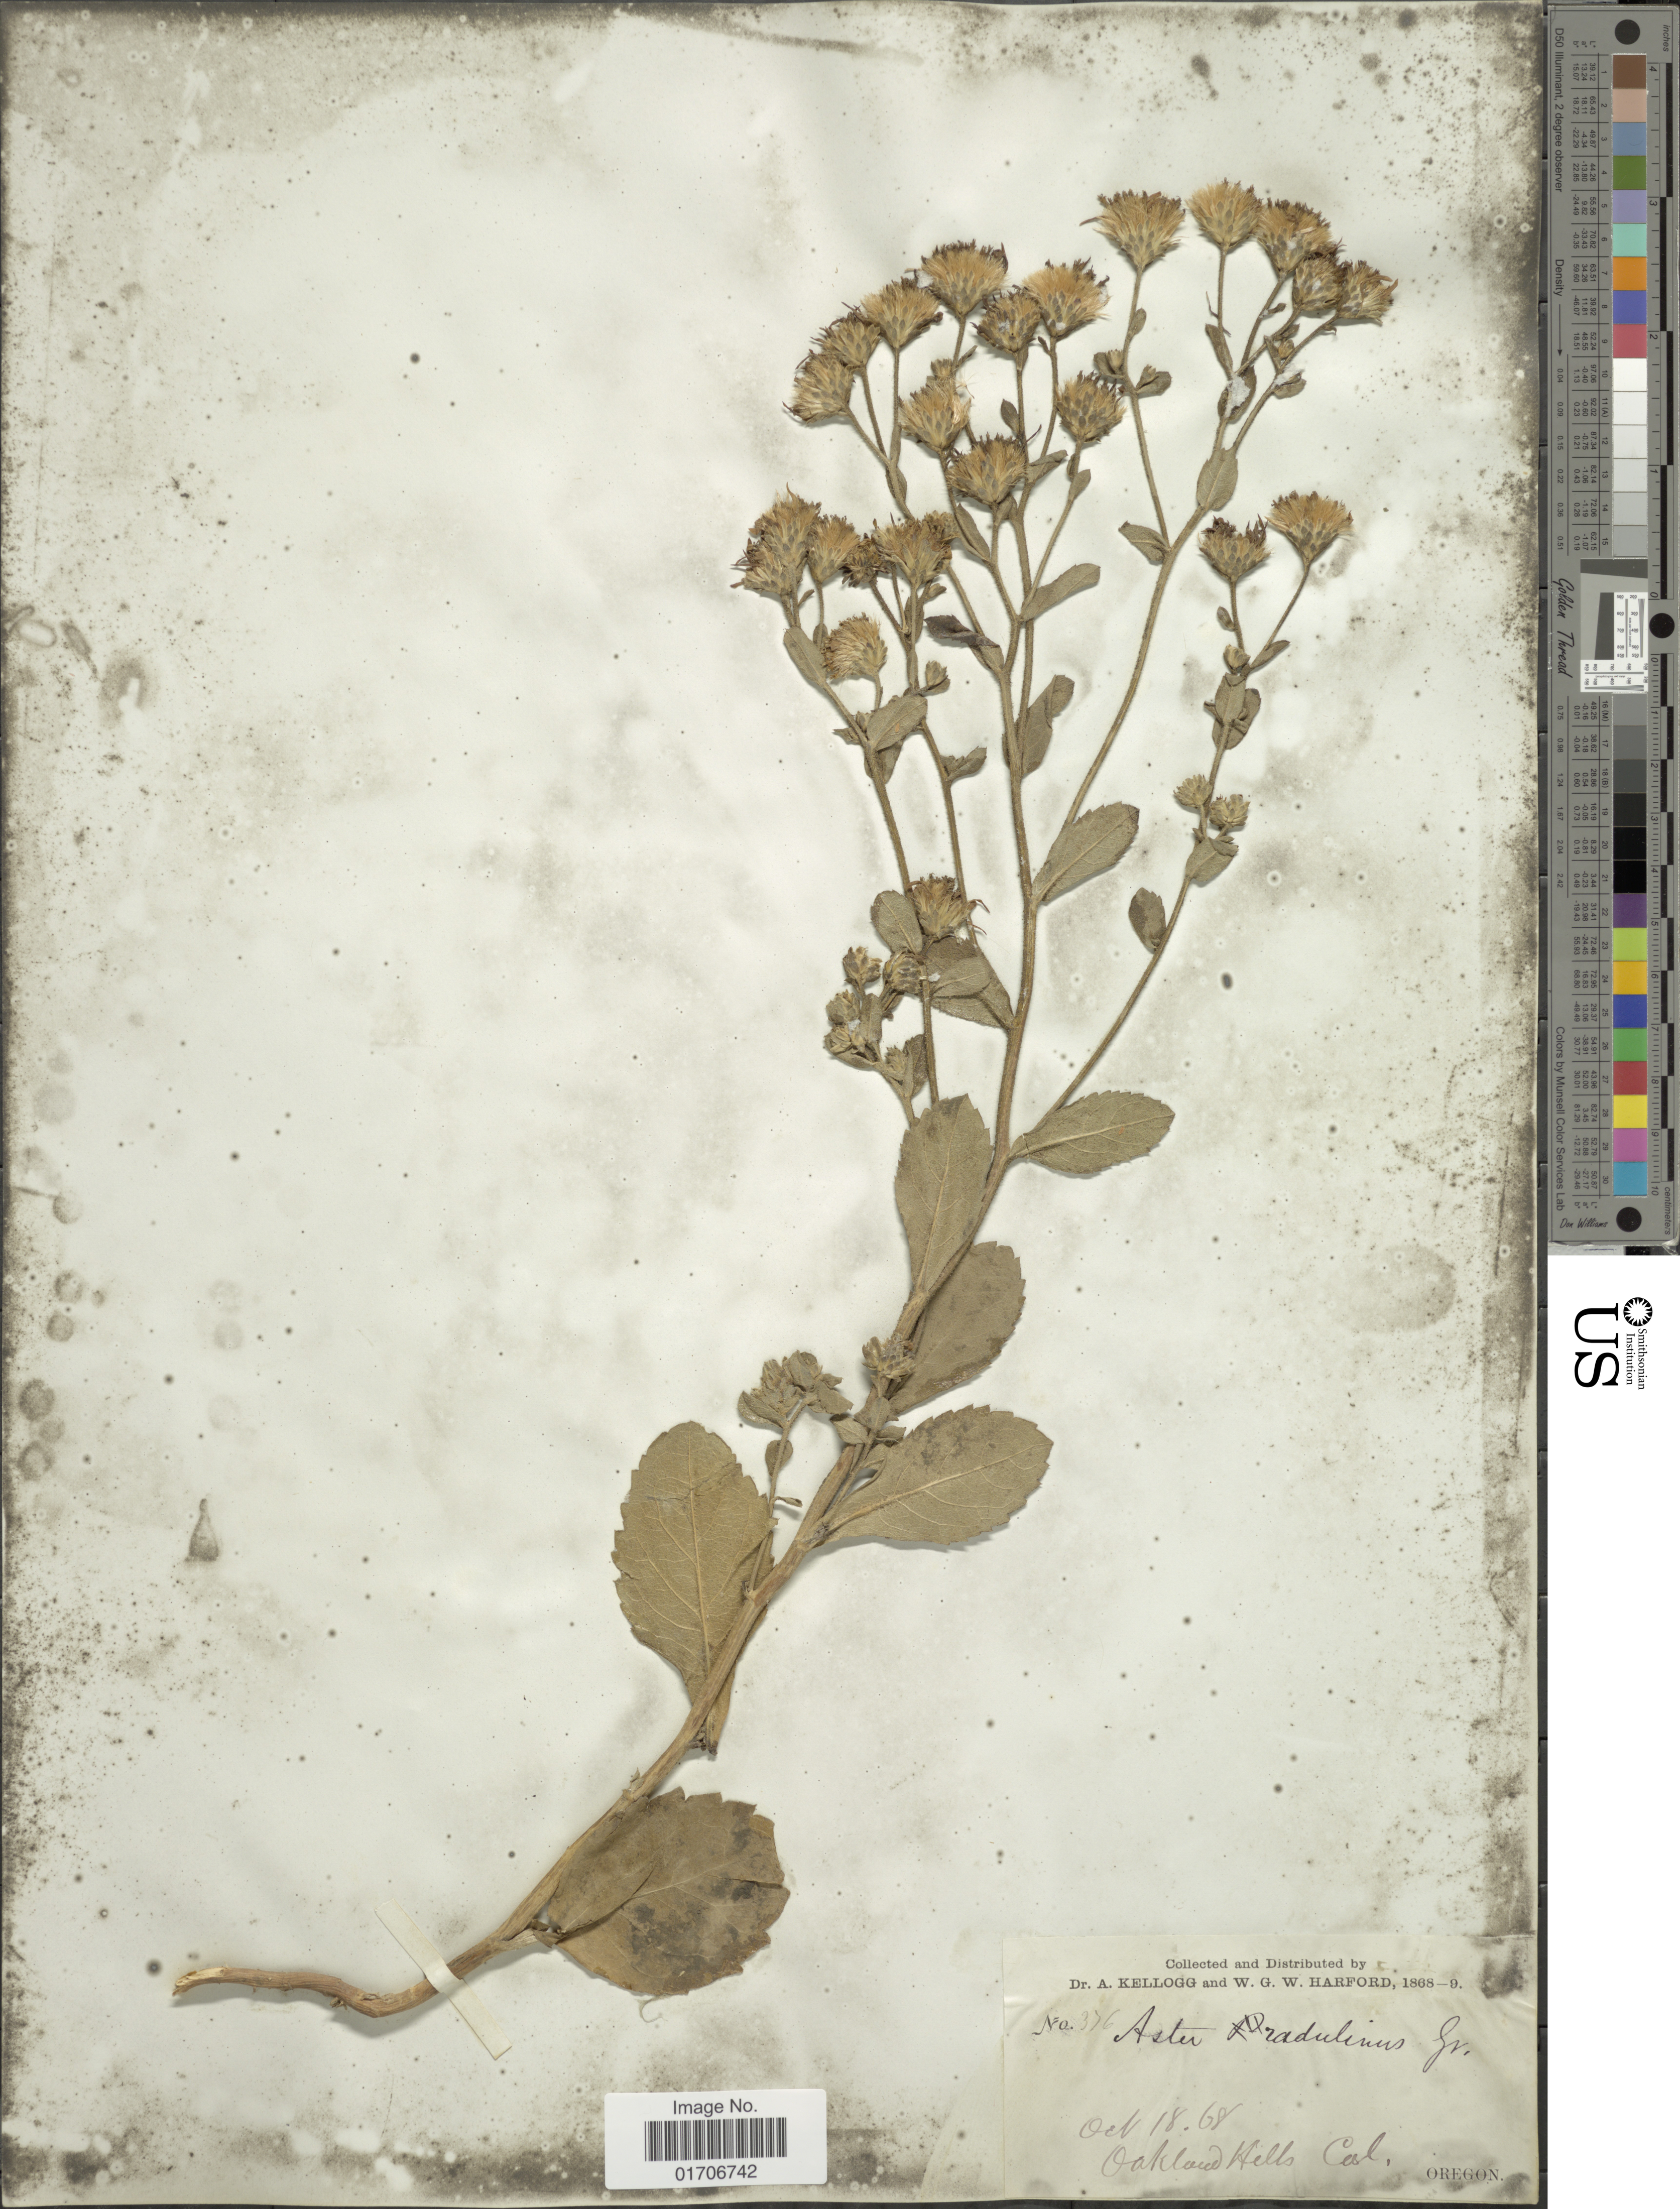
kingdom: Plantae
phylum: Tracheophyta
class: Magnoliopsida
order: Asterales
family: Asteraceae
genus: Eurybia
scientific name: Eurybia radulina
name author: (A. Gray) G.L. Nesom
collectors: A. Kellogg & W. G. W. Harford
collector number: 376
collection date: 1868-10-18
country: United States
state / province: Colorado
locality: Oakland Hills